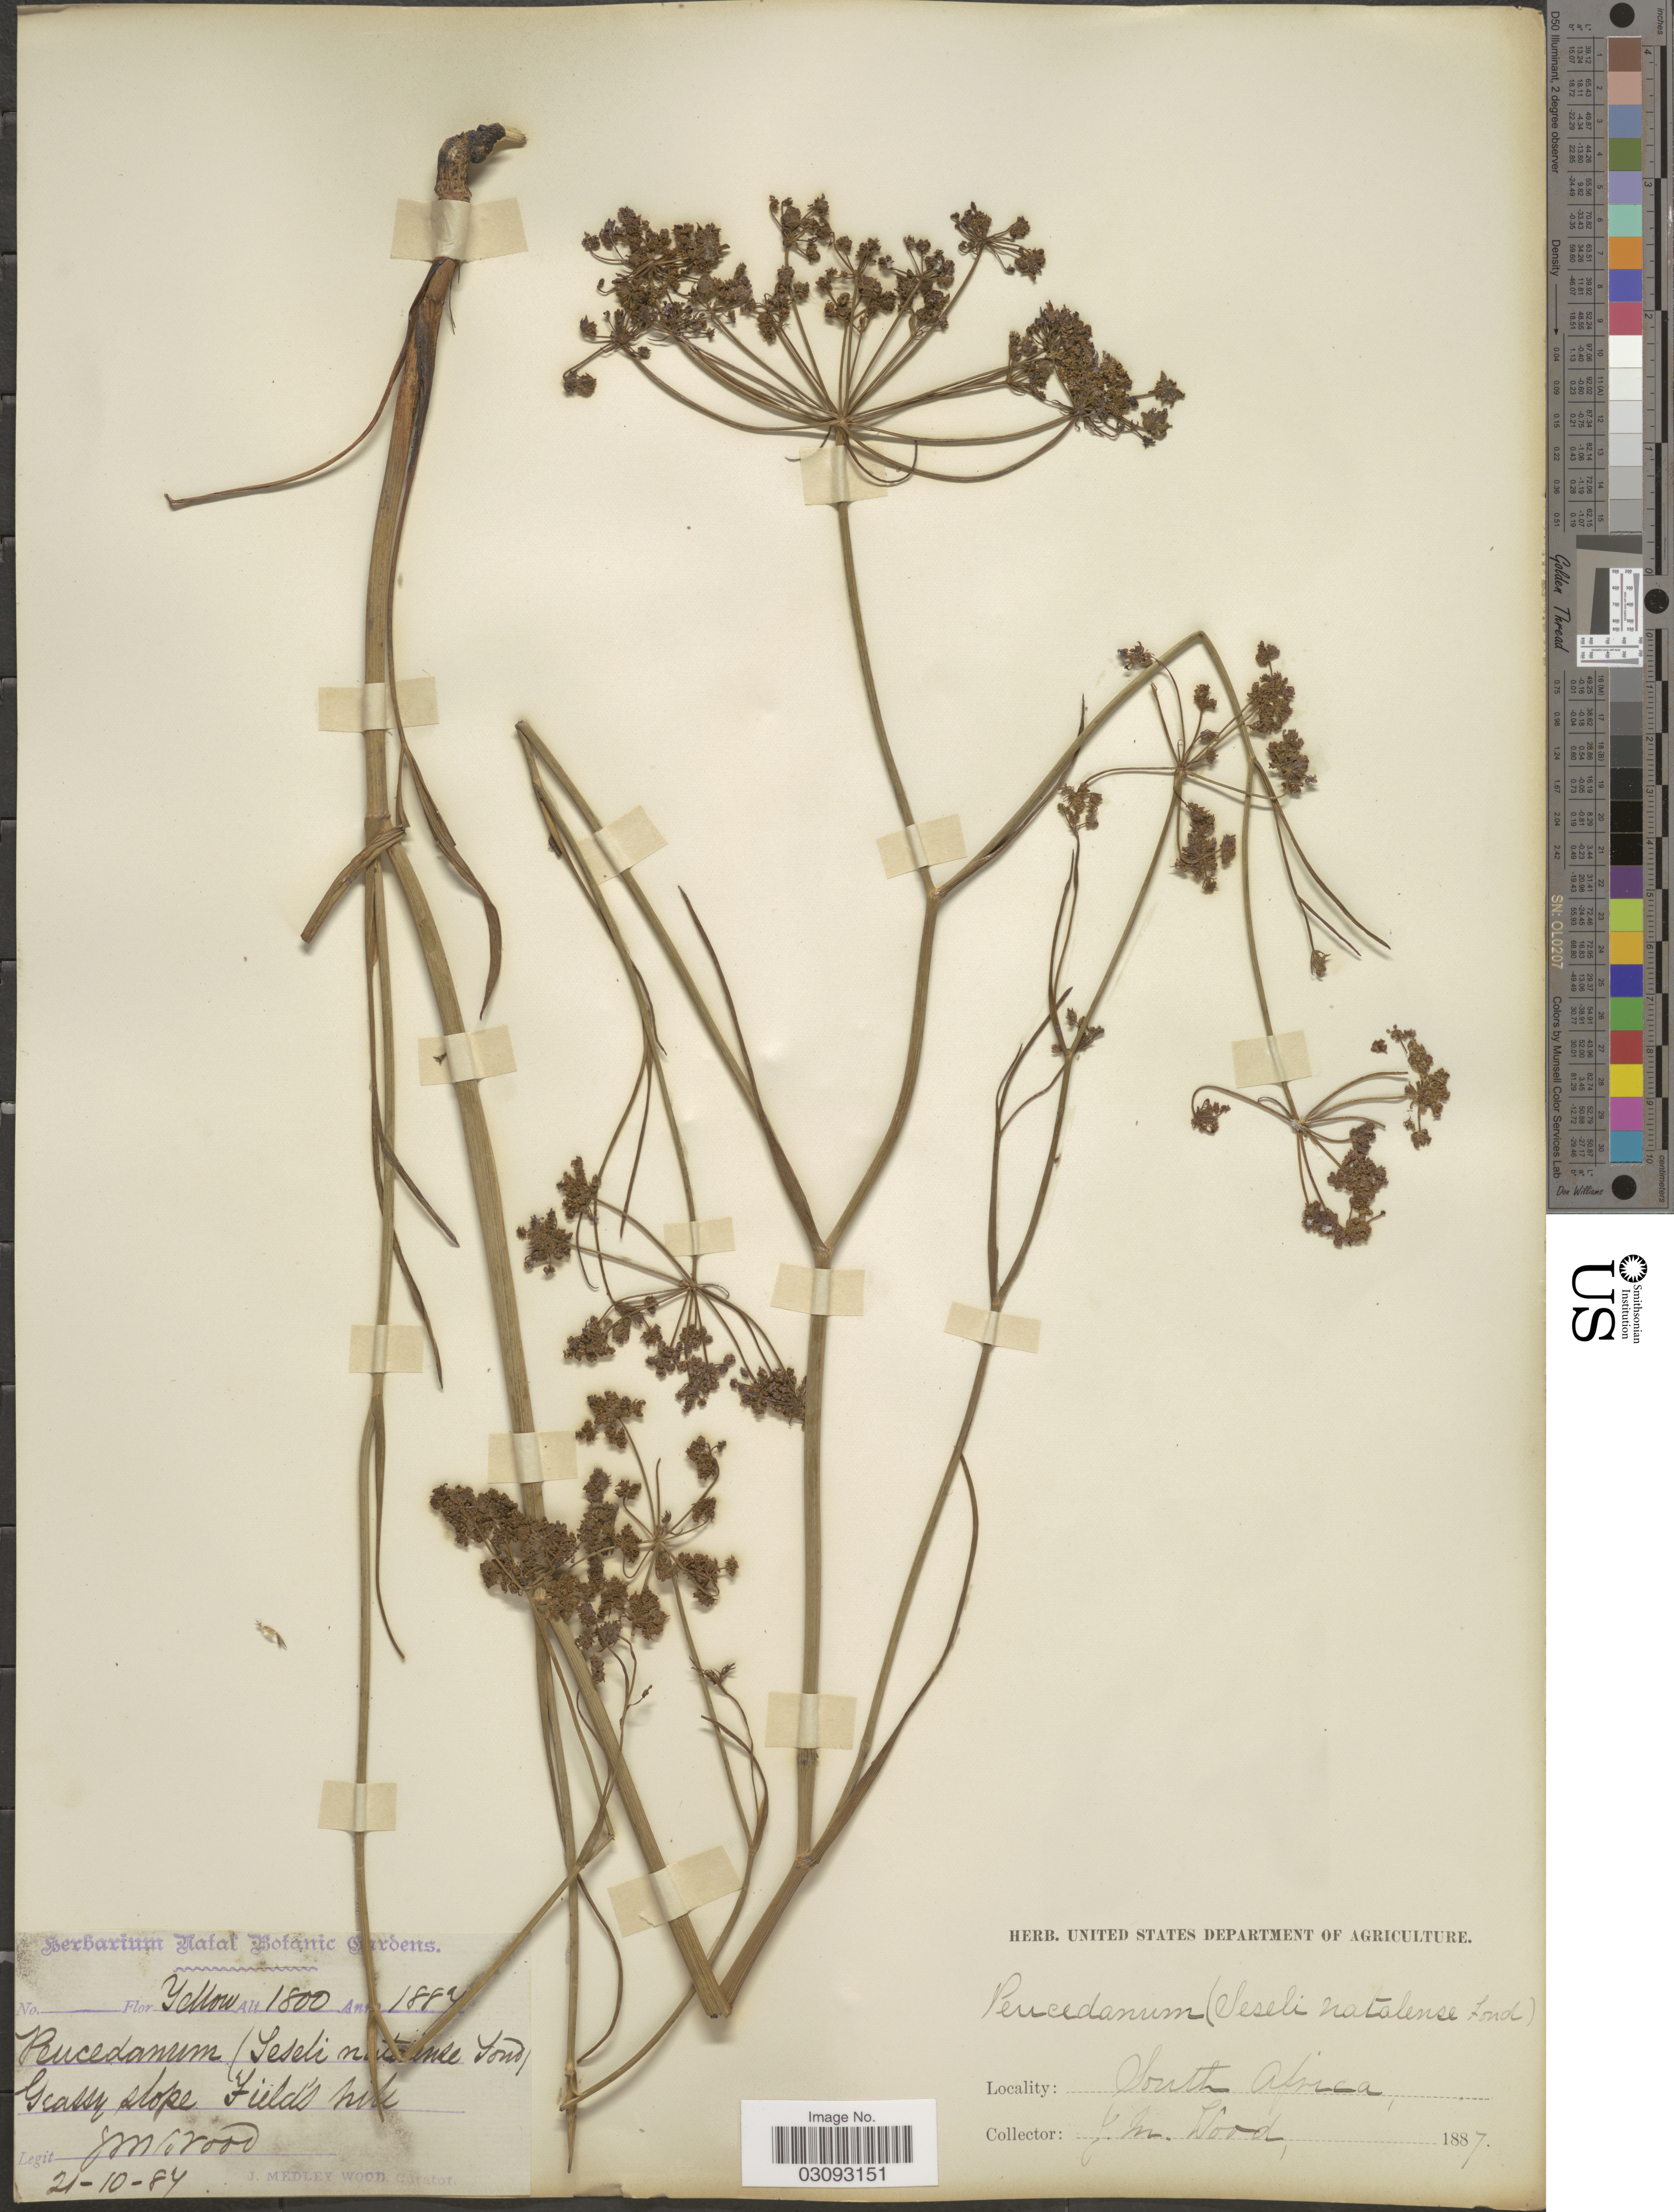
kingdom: Plantae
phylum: Tracheophyta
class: Magnoliopsida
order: Apiales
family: Apiaceae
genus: Peucedanum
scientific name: Peucedanum sp.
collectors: J. M. Wood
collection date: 1887-10-21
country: South Africa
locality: Grassy slope Field's Nile.